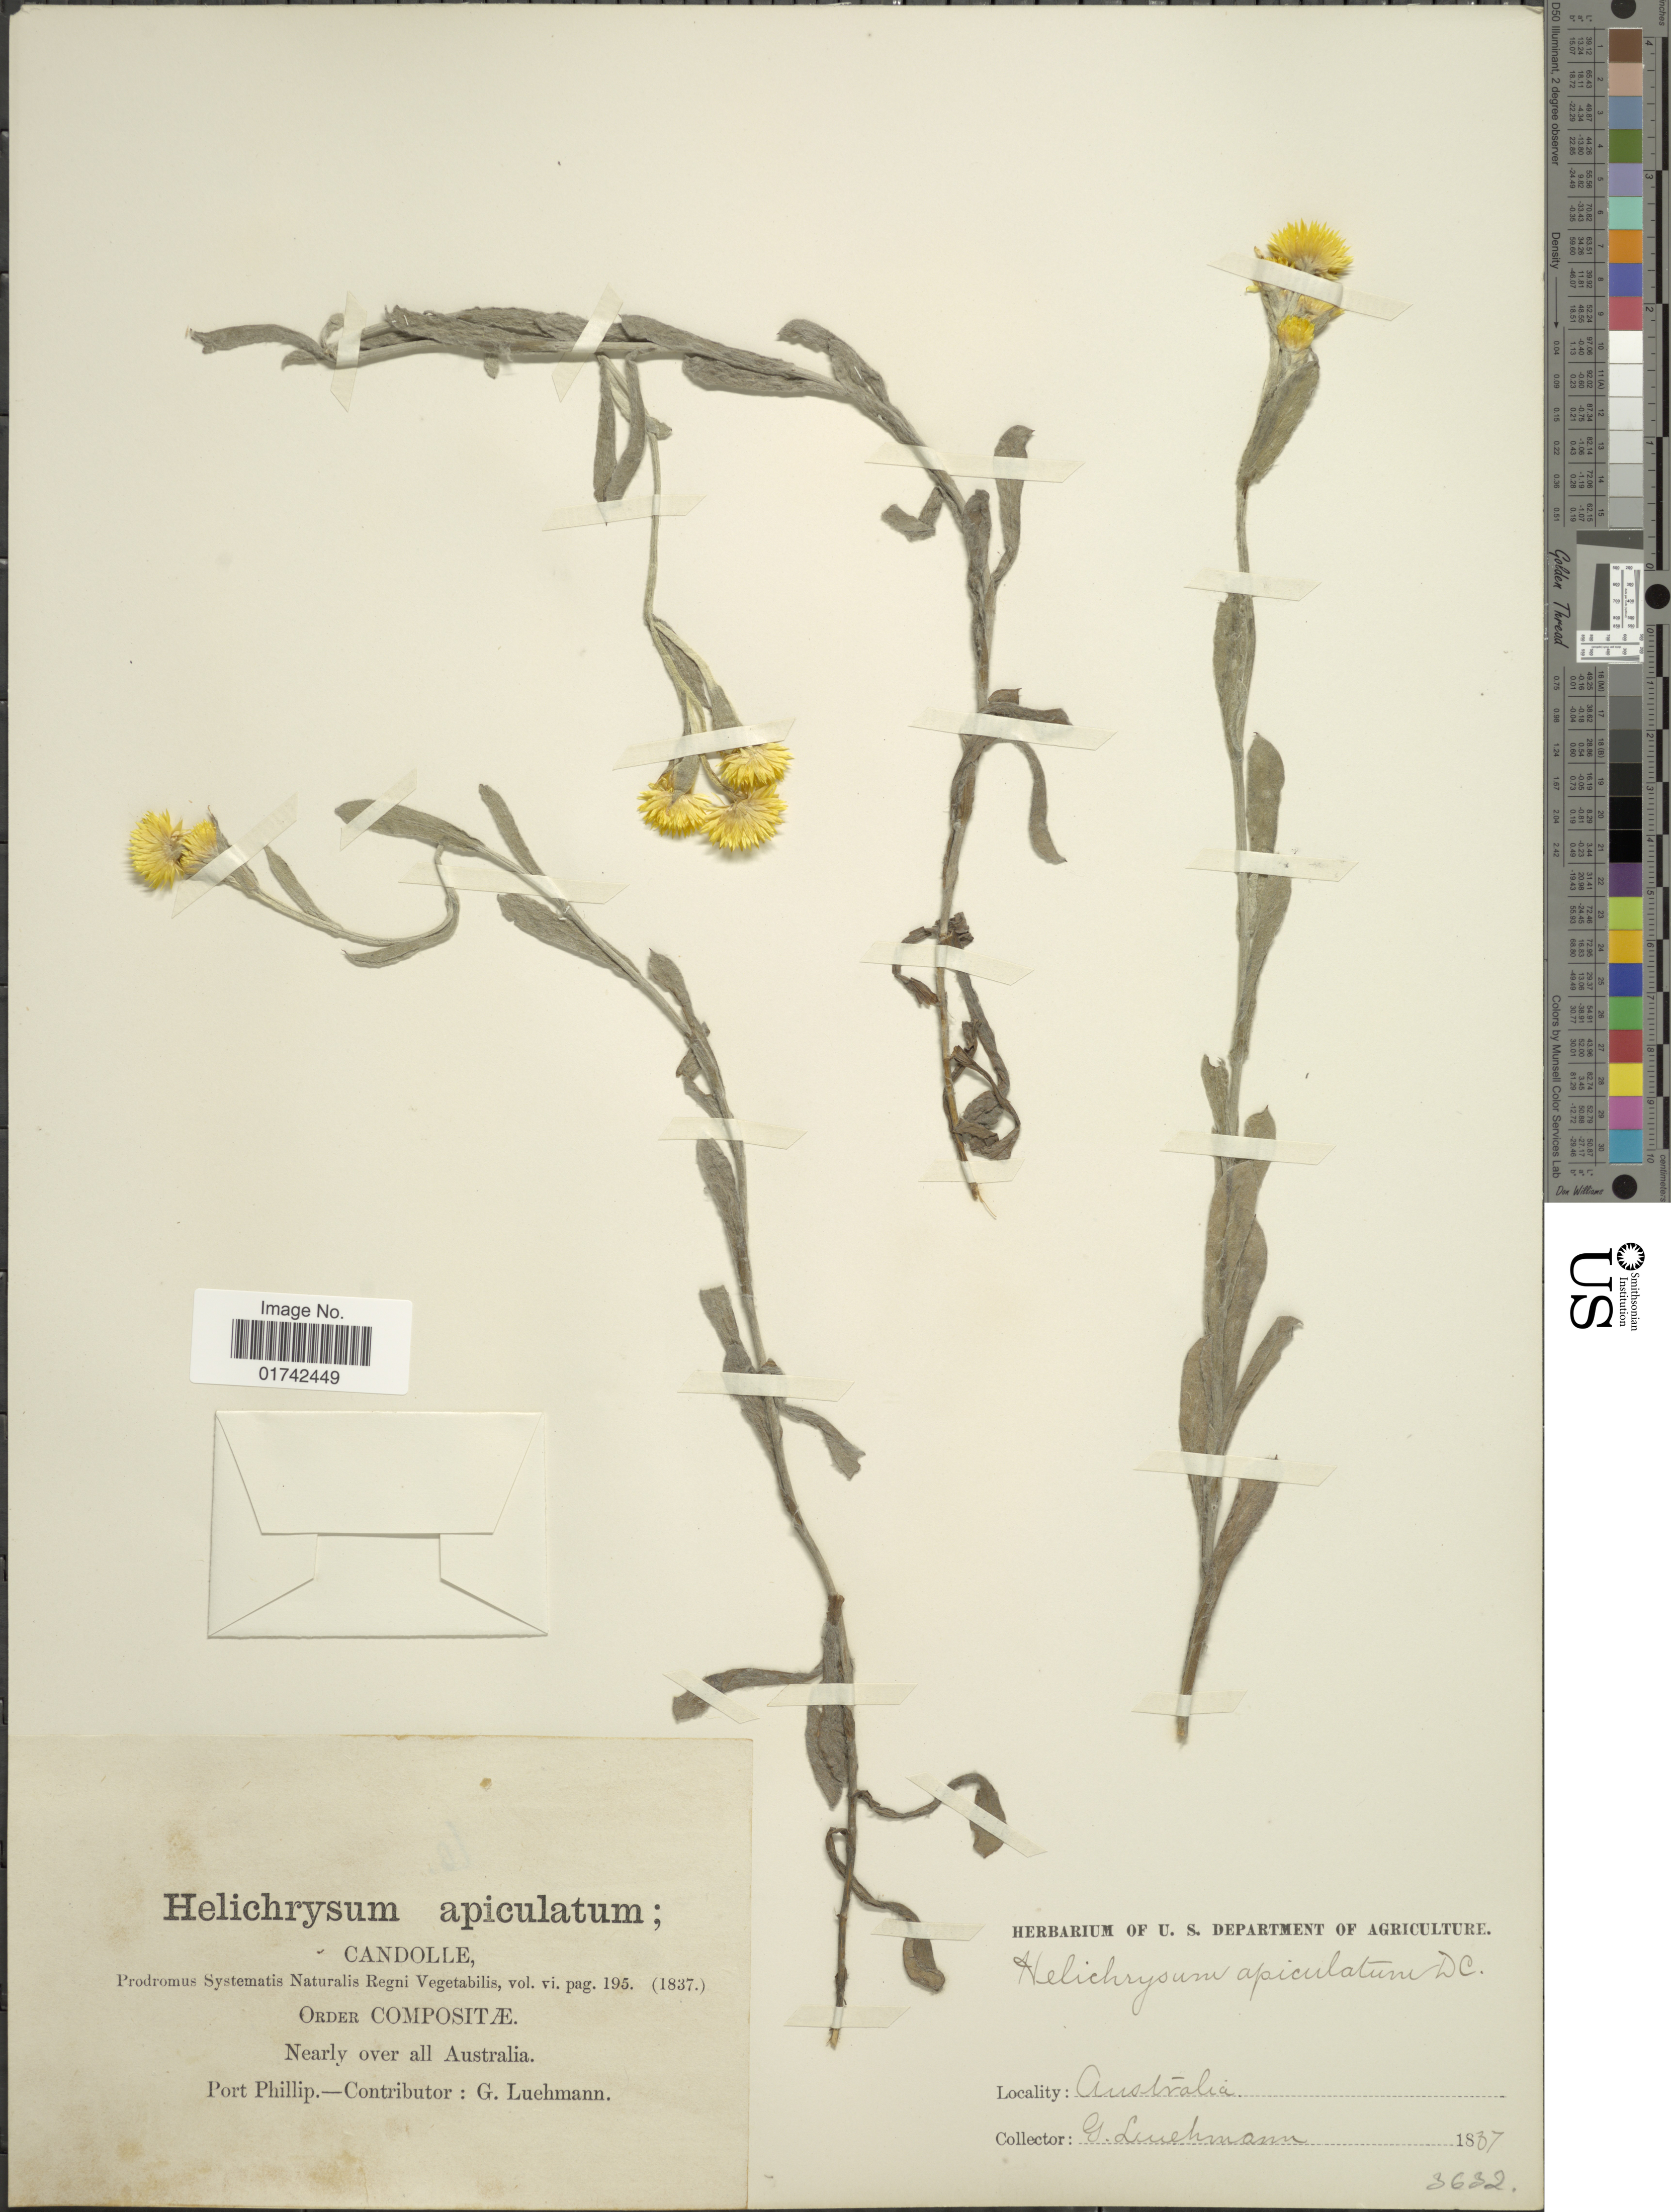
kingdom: Plantae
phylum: Tracheophyta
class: Magnoliopsida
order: Asterales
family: Asteraceae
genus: Helichrysum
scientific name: Helichrysum apiculatum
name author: (Labill.) D. Don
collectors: J. Luehmann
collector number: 3632?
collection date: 1837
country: Australia